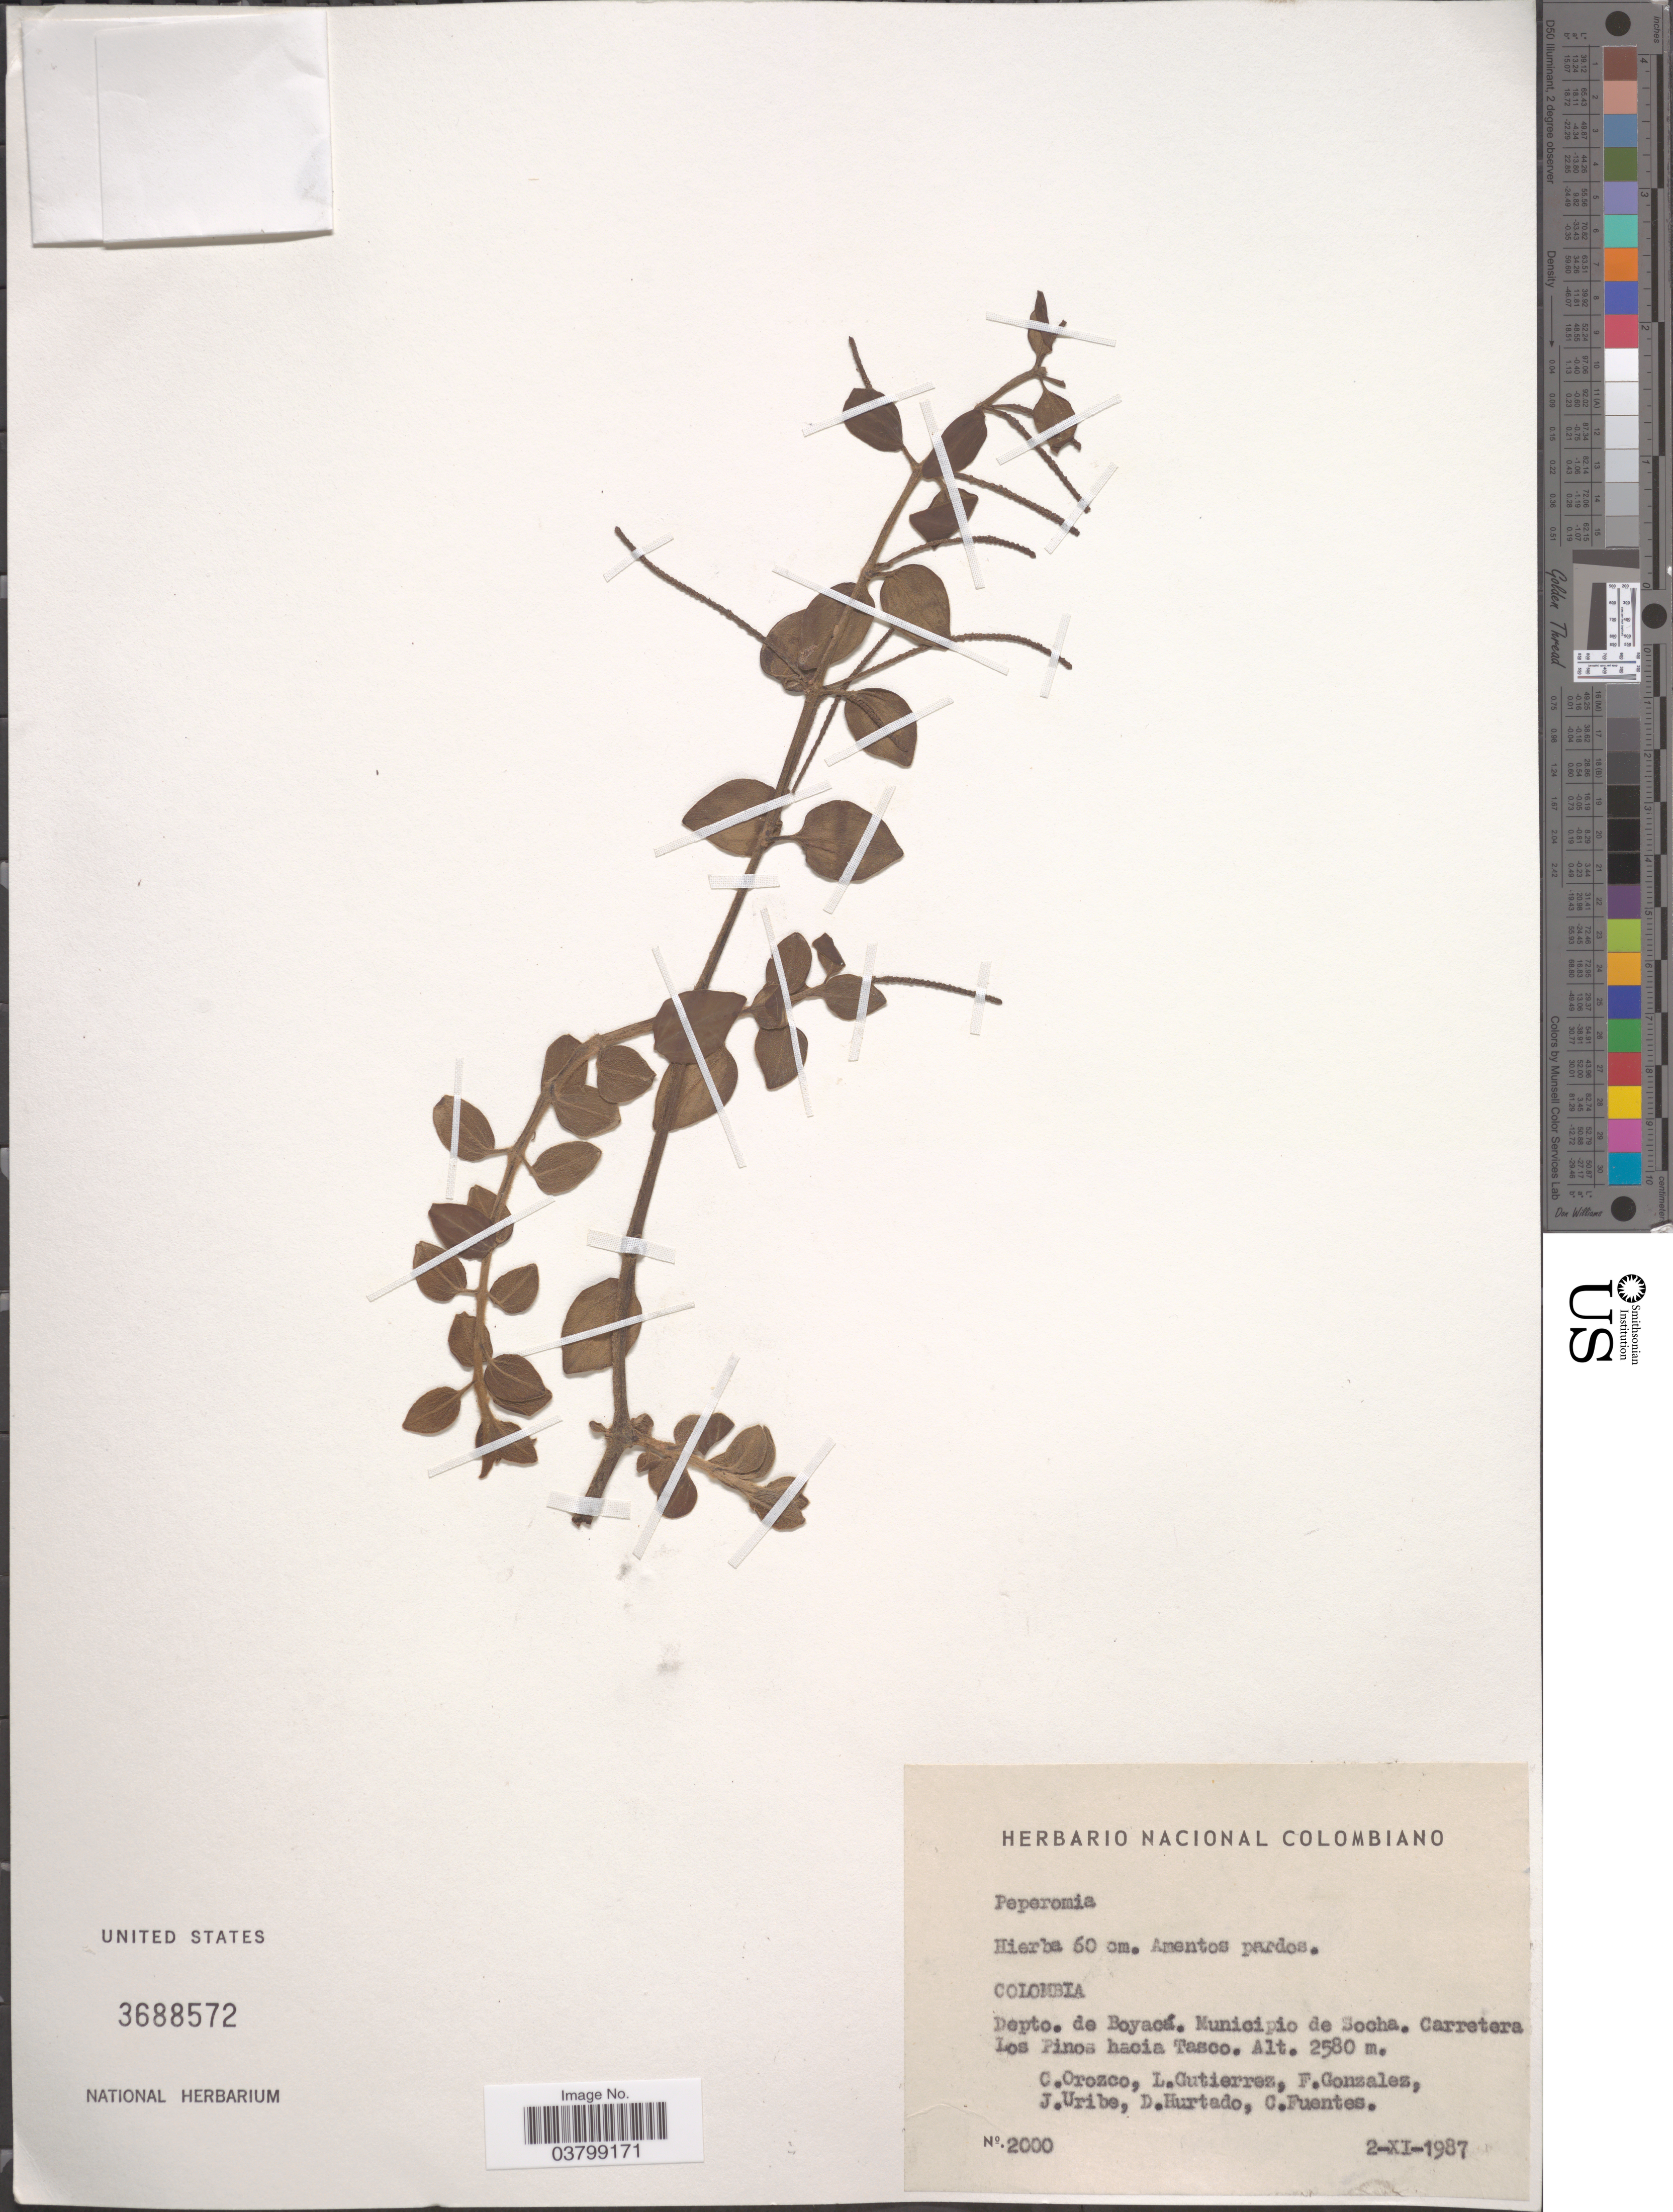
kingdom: Plantae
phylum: Tracheophyta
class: Magnoliopsida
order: Piperales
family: Piperaceae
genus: Peperomia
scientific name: Peperomia sp.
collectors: C. Orozco, L. Gutiérrez, F. Gonzalez, J. Uribe & et al.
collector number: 2000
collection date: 1987-11-02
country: Colombia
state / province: Boyacá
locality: Depto. de Boyacá. Municipio de Socha. Carretera Los Pinos hacia Tasco.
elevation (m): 2580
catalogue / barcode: US 3688572